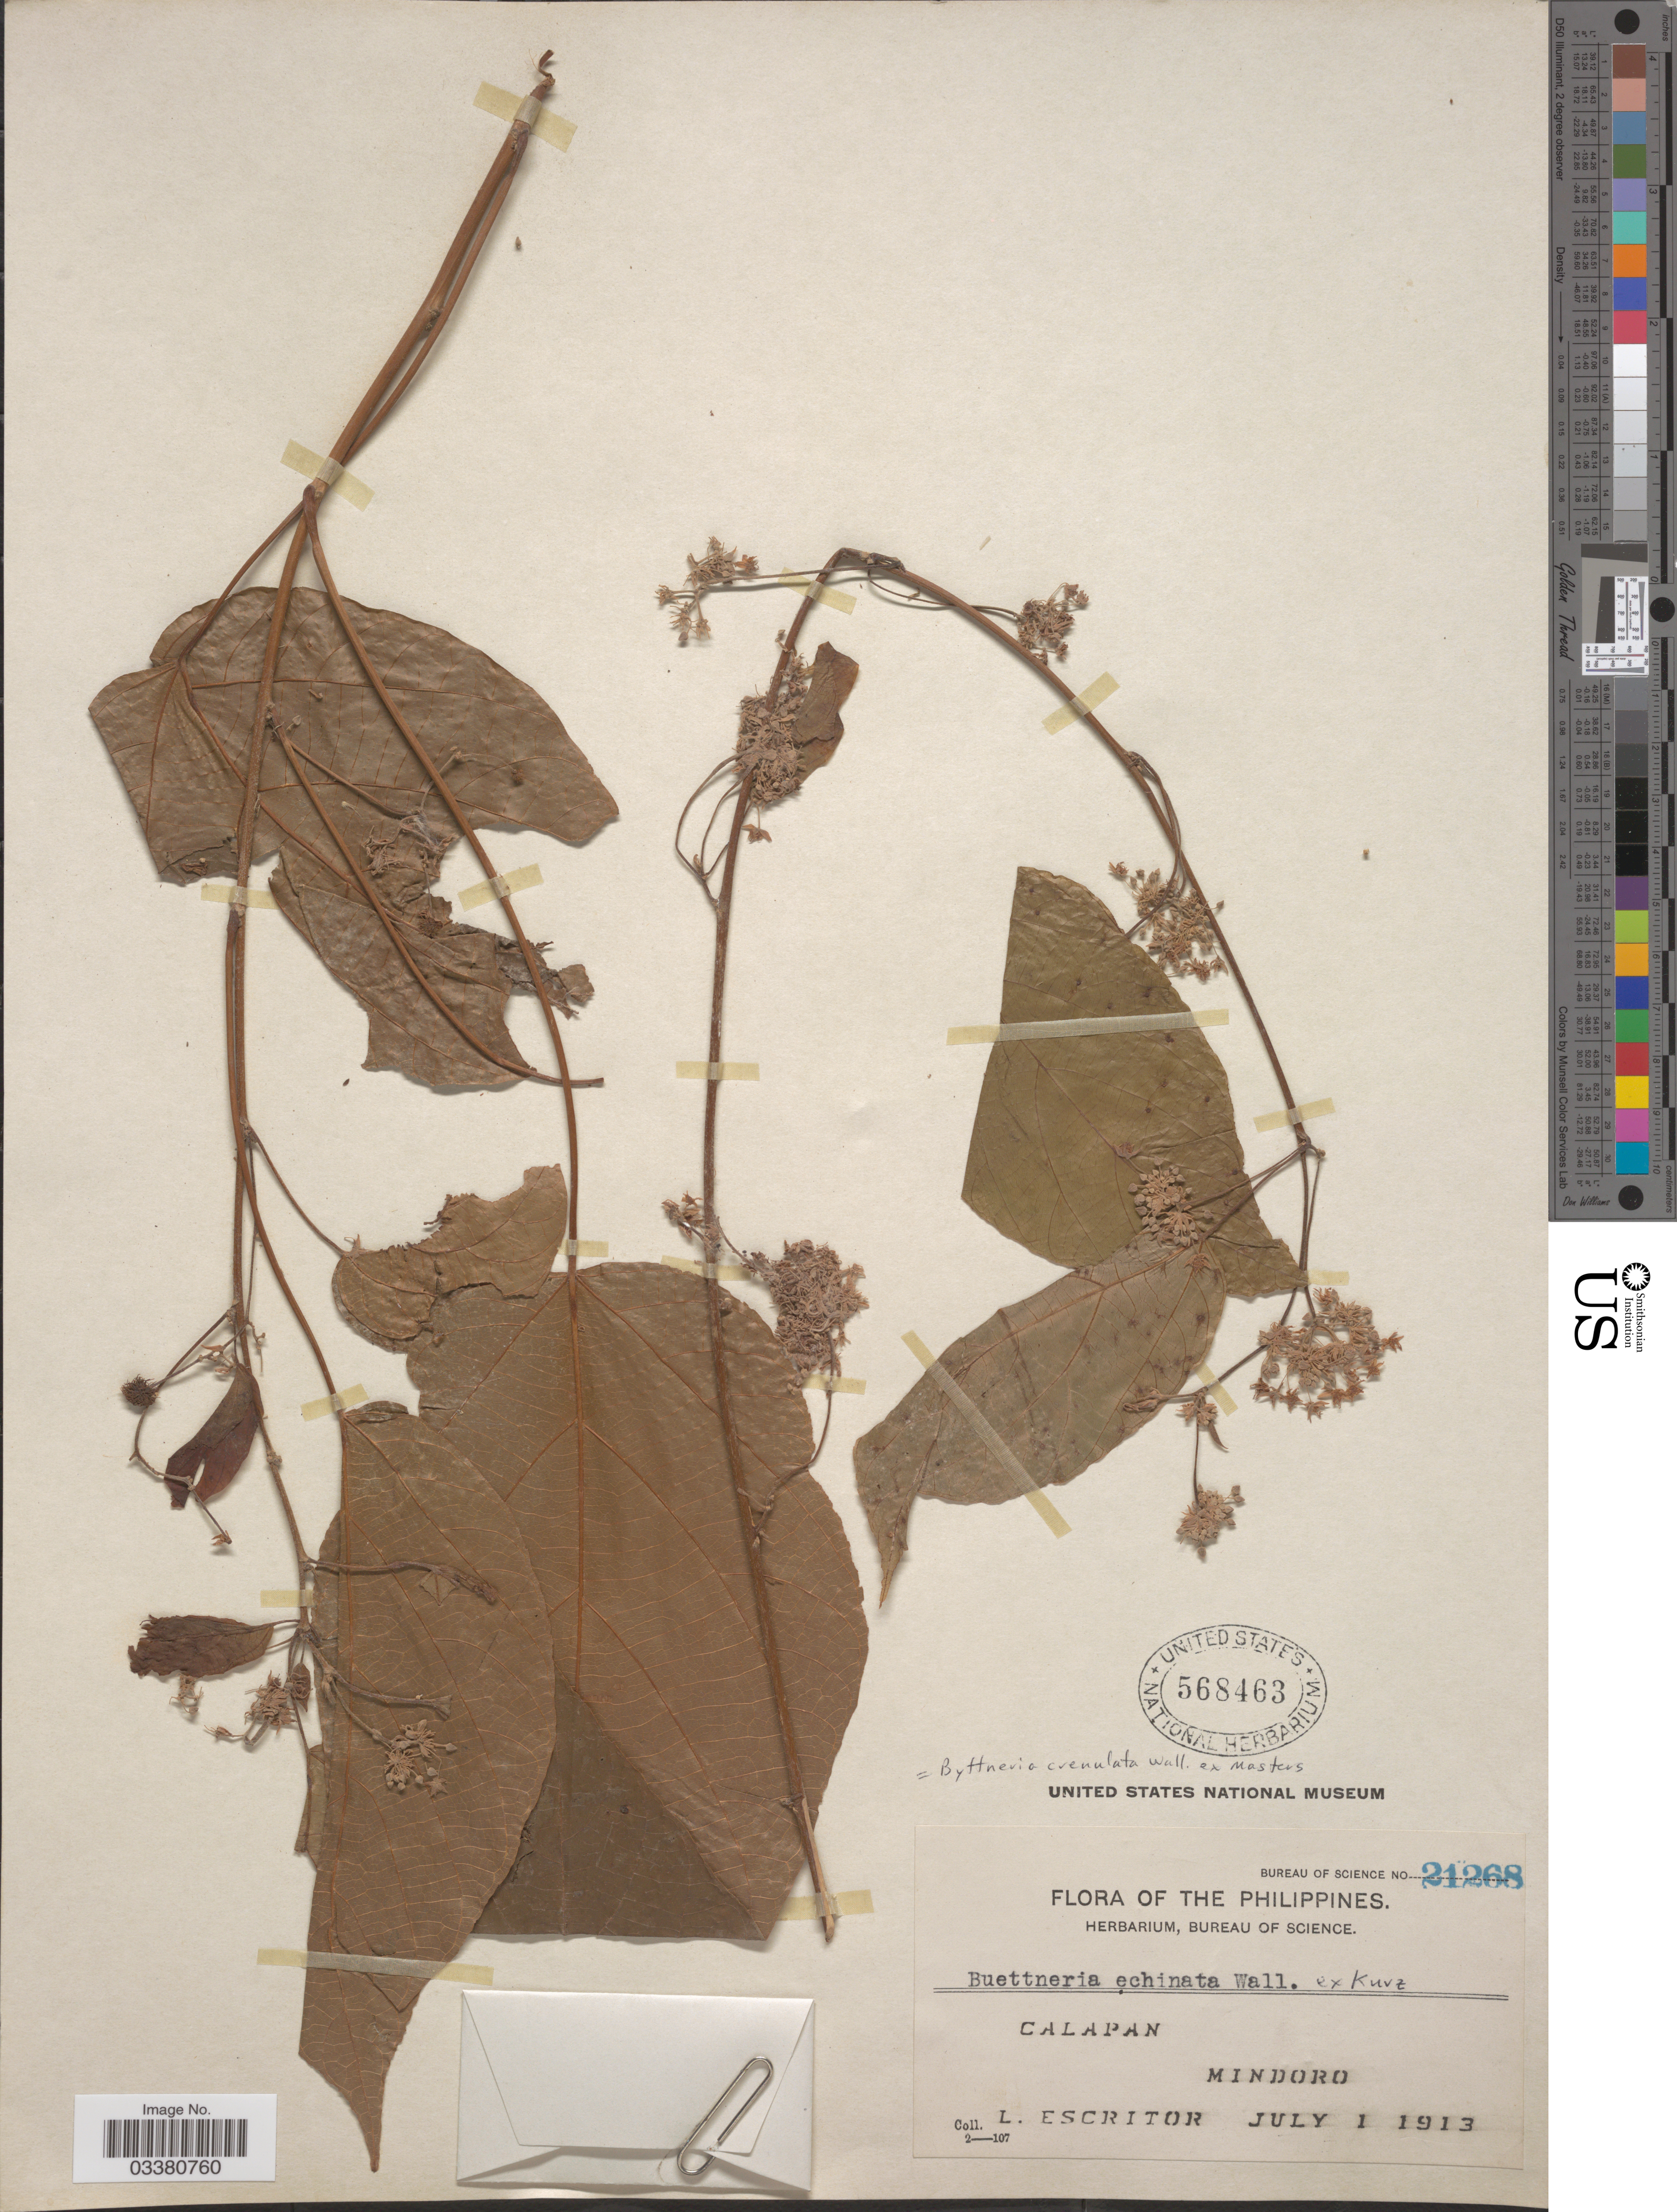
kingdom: Plantae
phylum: Tracheophyta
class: Magnoliopsida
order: Malvales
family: Malvaceae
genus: Byttneria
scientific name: Byttneria crenulata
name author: Wall. ex Mast.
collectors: L. Escritor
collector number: Bureau of Science 21268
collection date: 1913-07-01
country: Philippines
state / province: Mimaropa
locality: Calapan, Mindoro.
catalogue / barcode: US 568463